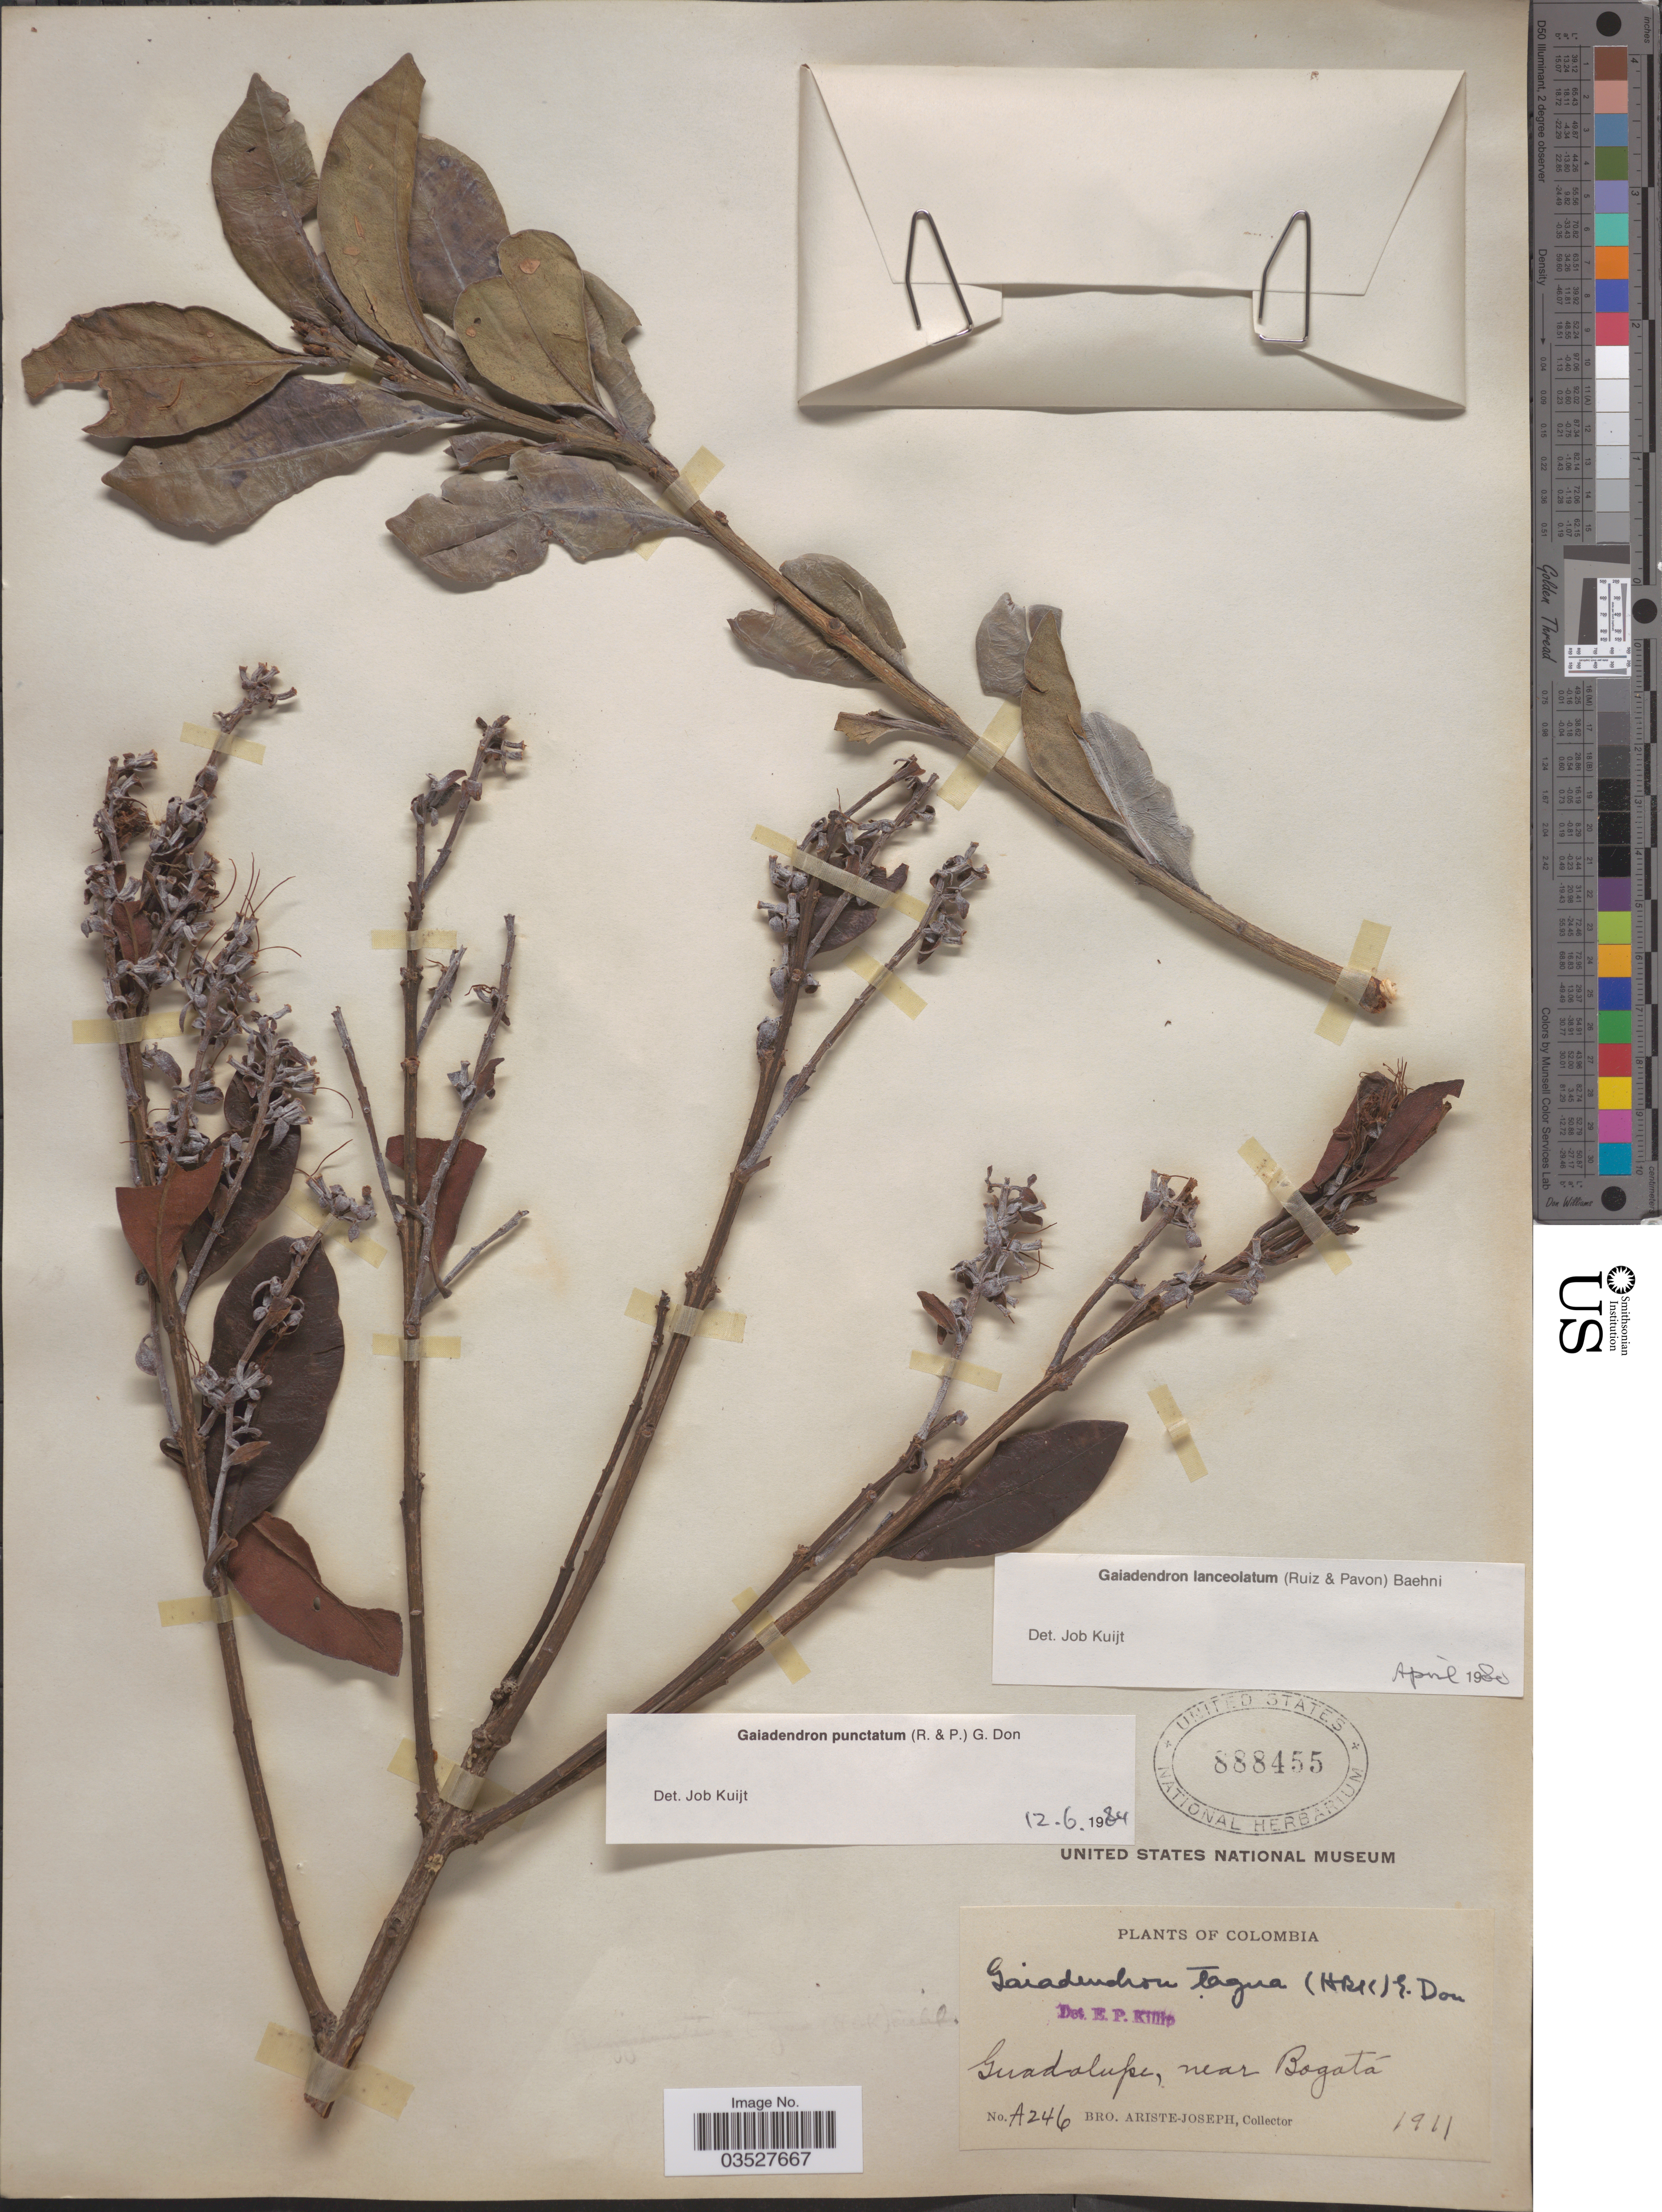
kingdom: Plantae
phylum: Tracheophyta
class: Magnoliopsida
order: Santalales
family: Loranthaceae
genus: Gaiadendron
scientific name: Gaiadendron punctatum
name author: (Ruiz & Pav.) G. Don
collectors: Bro. Ariste-Joseph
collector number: A 246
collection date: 1911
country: Colombia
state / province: Bogota D.C.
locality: Guadalupe, near Bogotá.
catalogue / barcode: US 888455